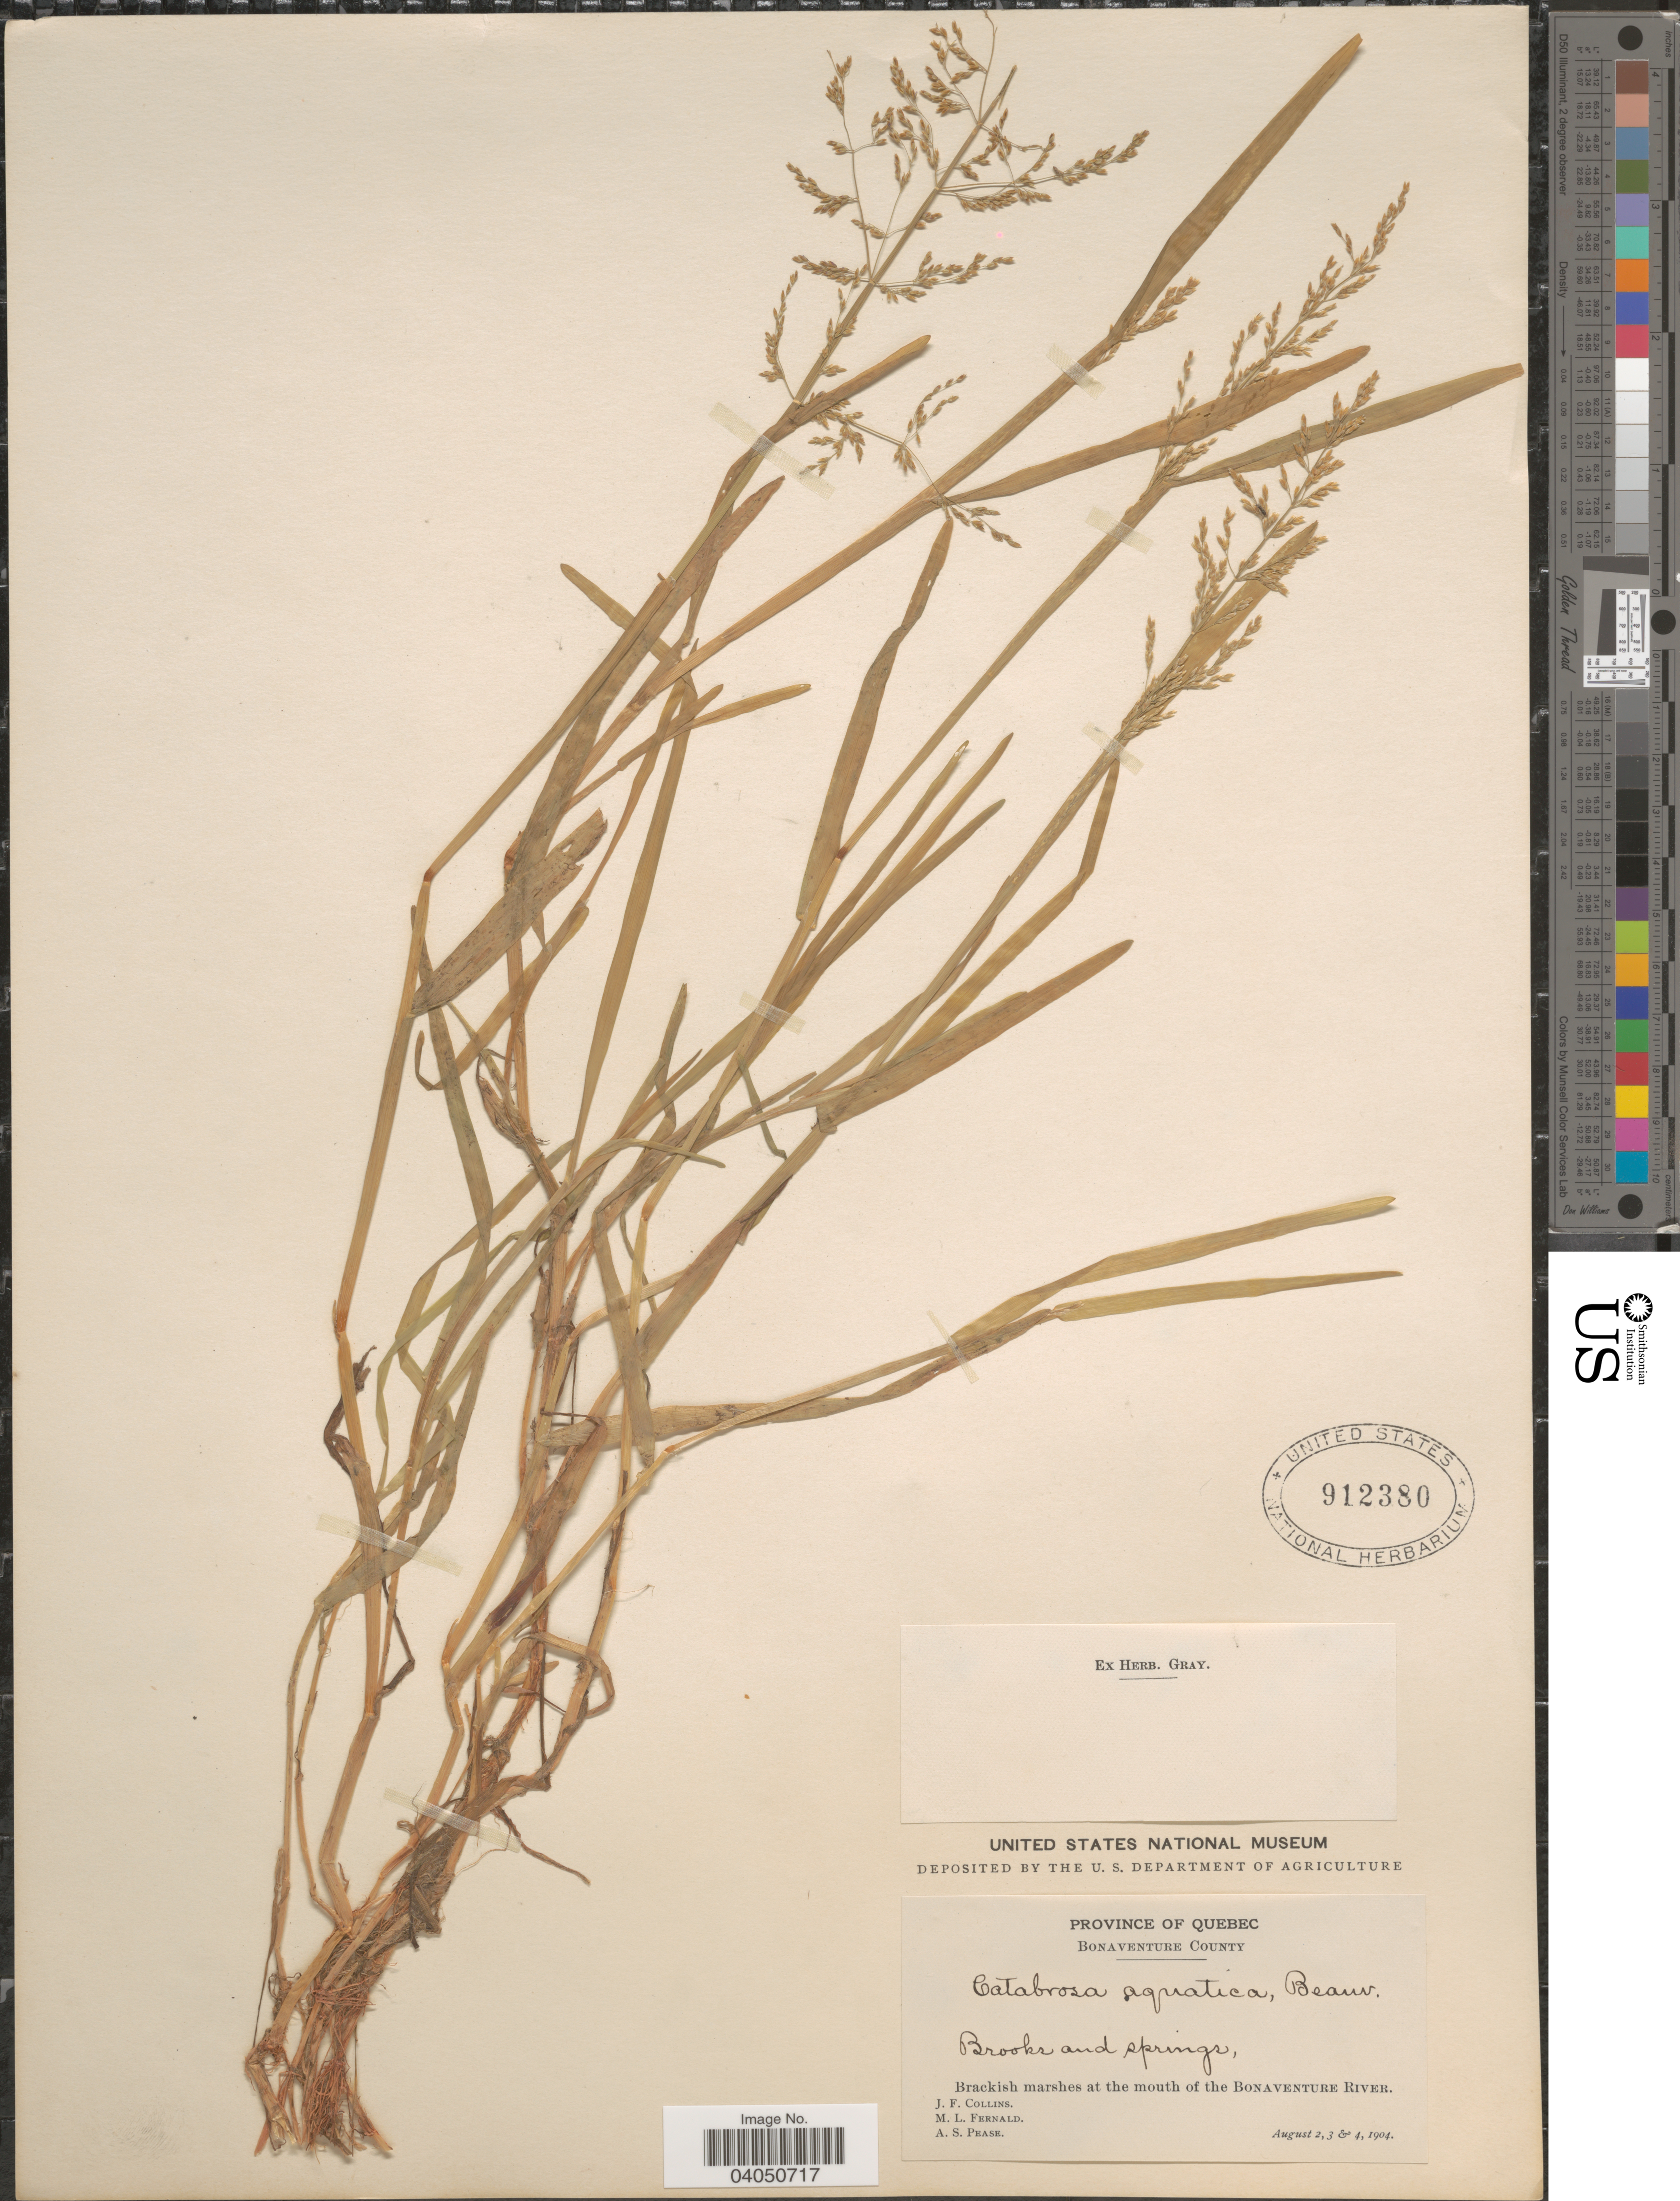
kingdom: Plantae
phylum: Tracheophyta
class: Liliopsida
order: Poales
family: Poaceae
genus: Catabrosa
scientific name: Catabrosa aquatica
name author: (L.) P. Beauv.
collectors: J. Collins, M. L. Fernald & A. S. Pease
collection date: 1904-08-02/1904-08-04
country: Canada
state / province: Quebec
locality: Bonaventure County. Brackish marshes at the mouth of the Bonaventure River.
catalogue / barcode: US 912380